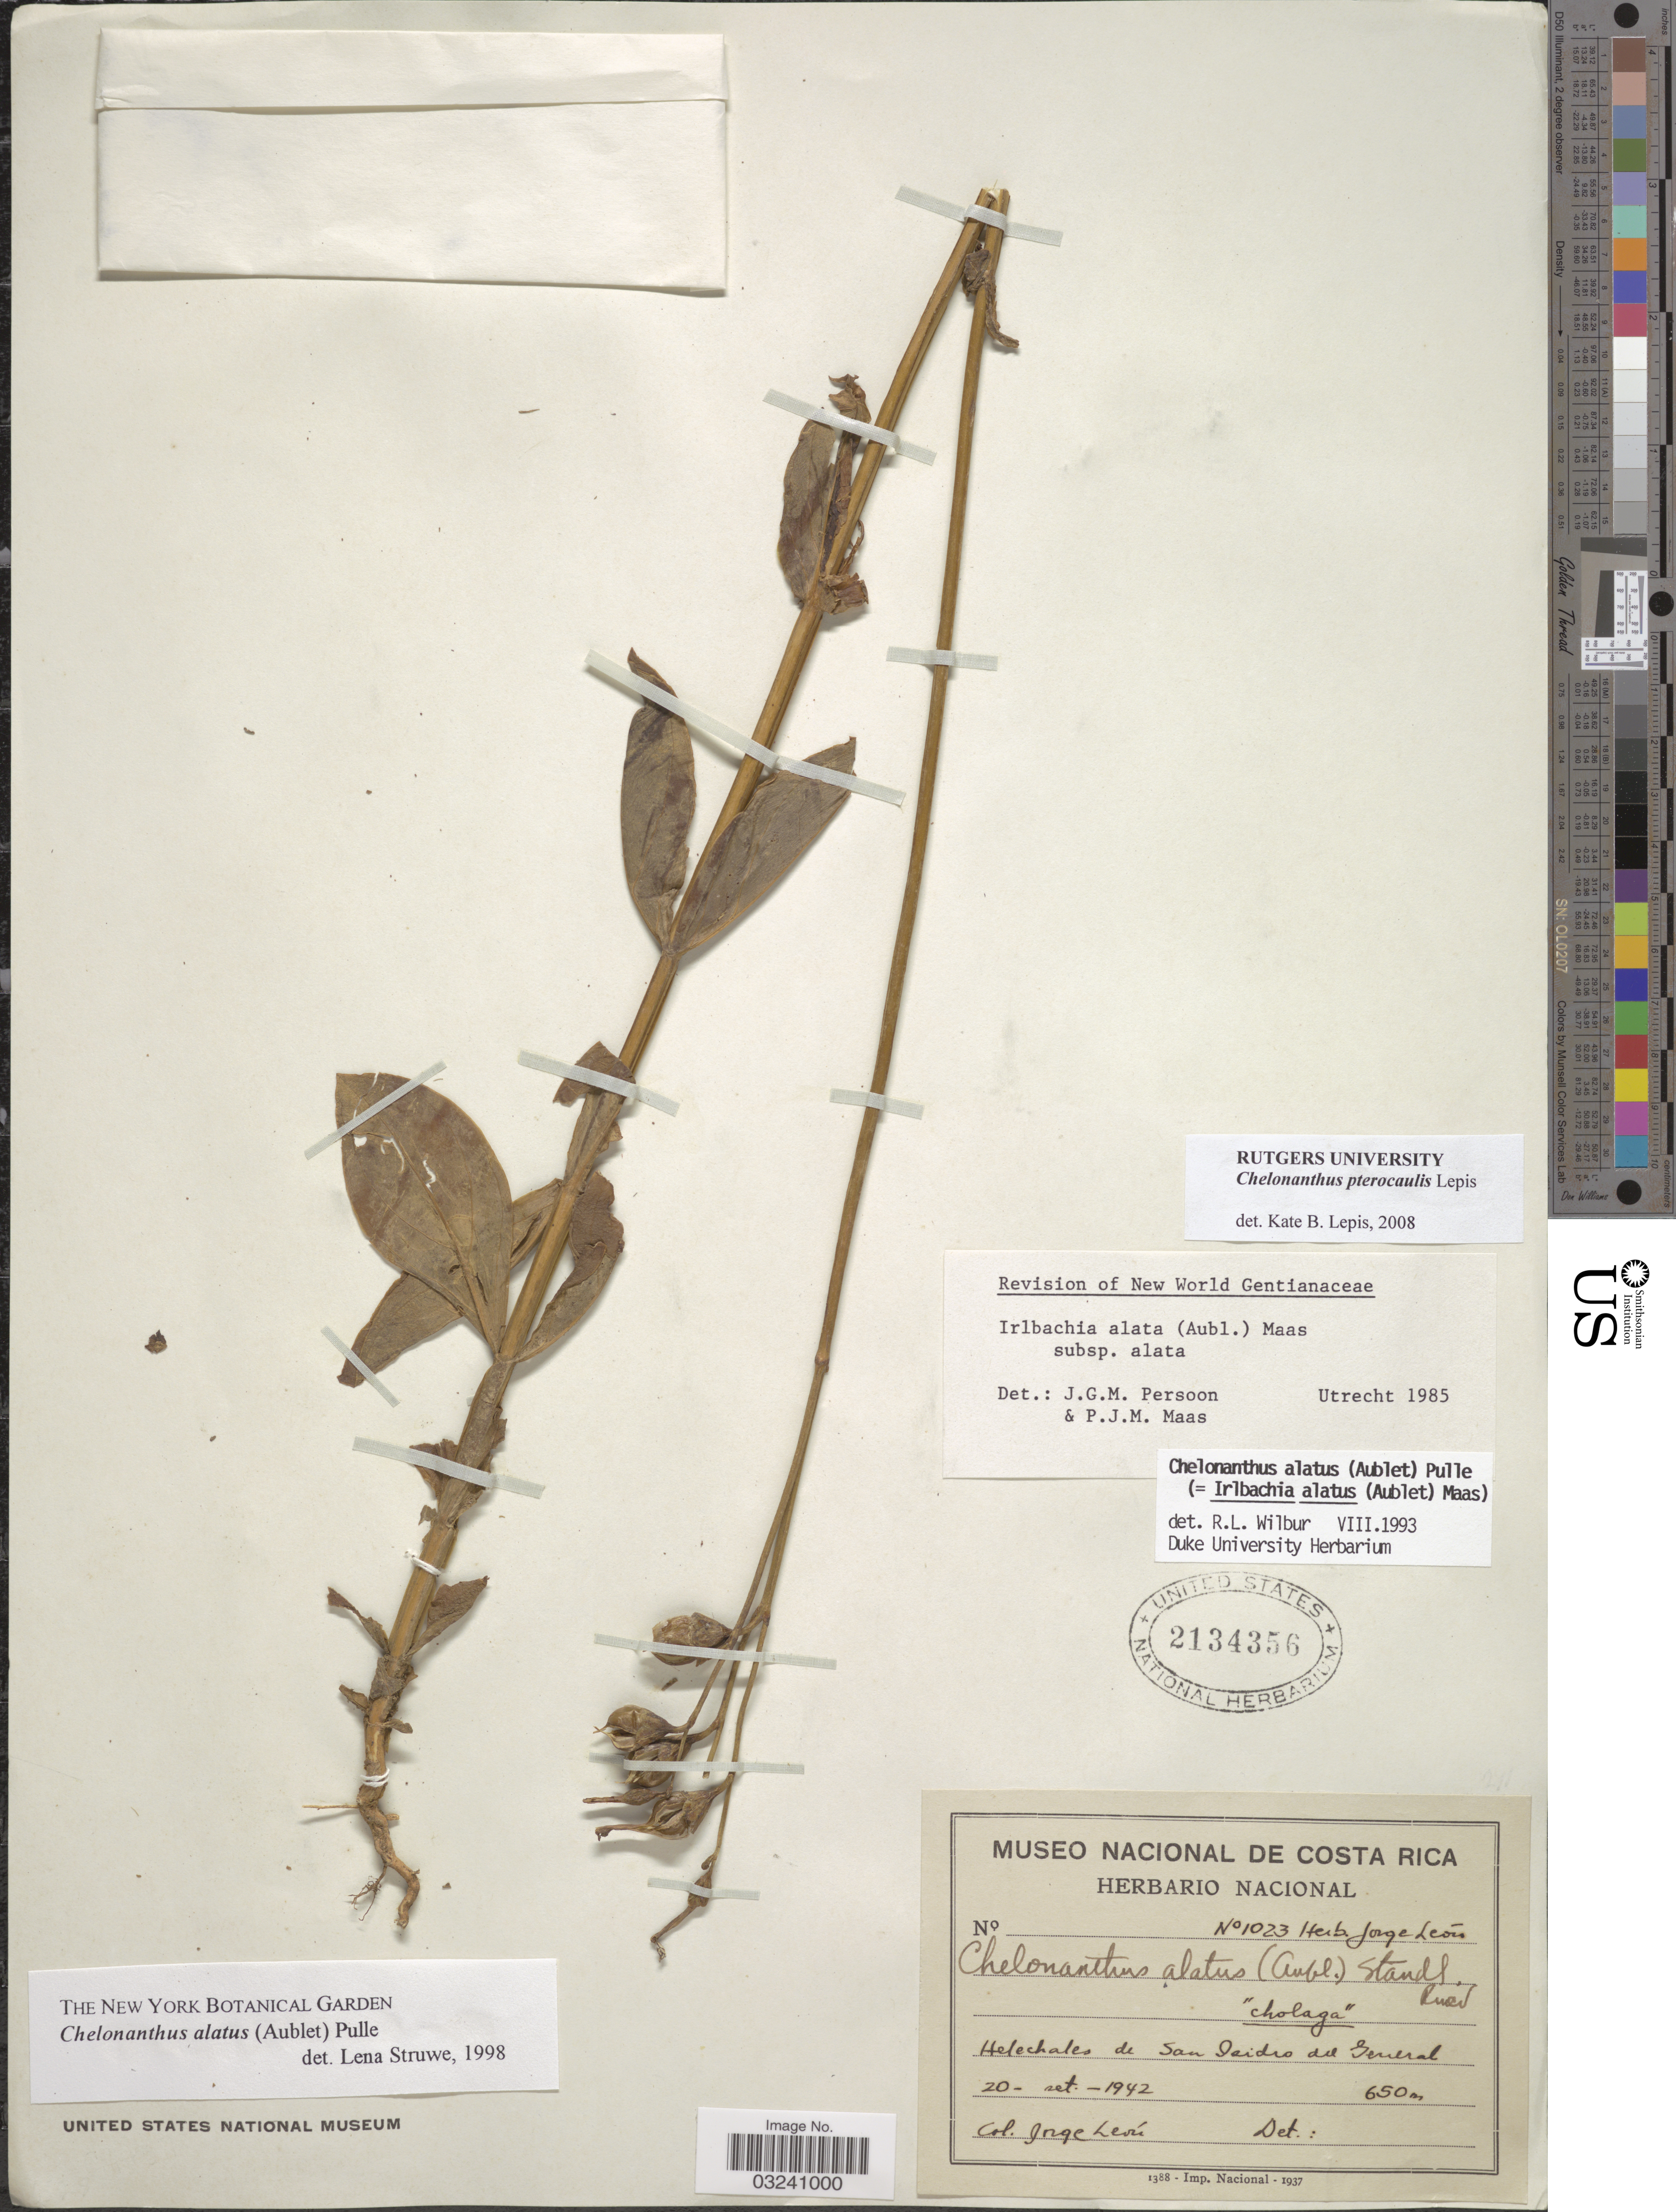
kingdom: Plantae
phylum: Tracheophyta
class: Magnoliopsida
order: Gentianales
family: Gentianaceae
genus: Chelonanthus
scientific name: Chelonanthus pterocaulis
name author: Lepis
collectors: J. León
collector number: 1023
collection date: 1942-09-20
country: Costa Rica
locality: Helechales de San Isidro del General.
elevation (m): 650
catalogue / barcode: US 2134356